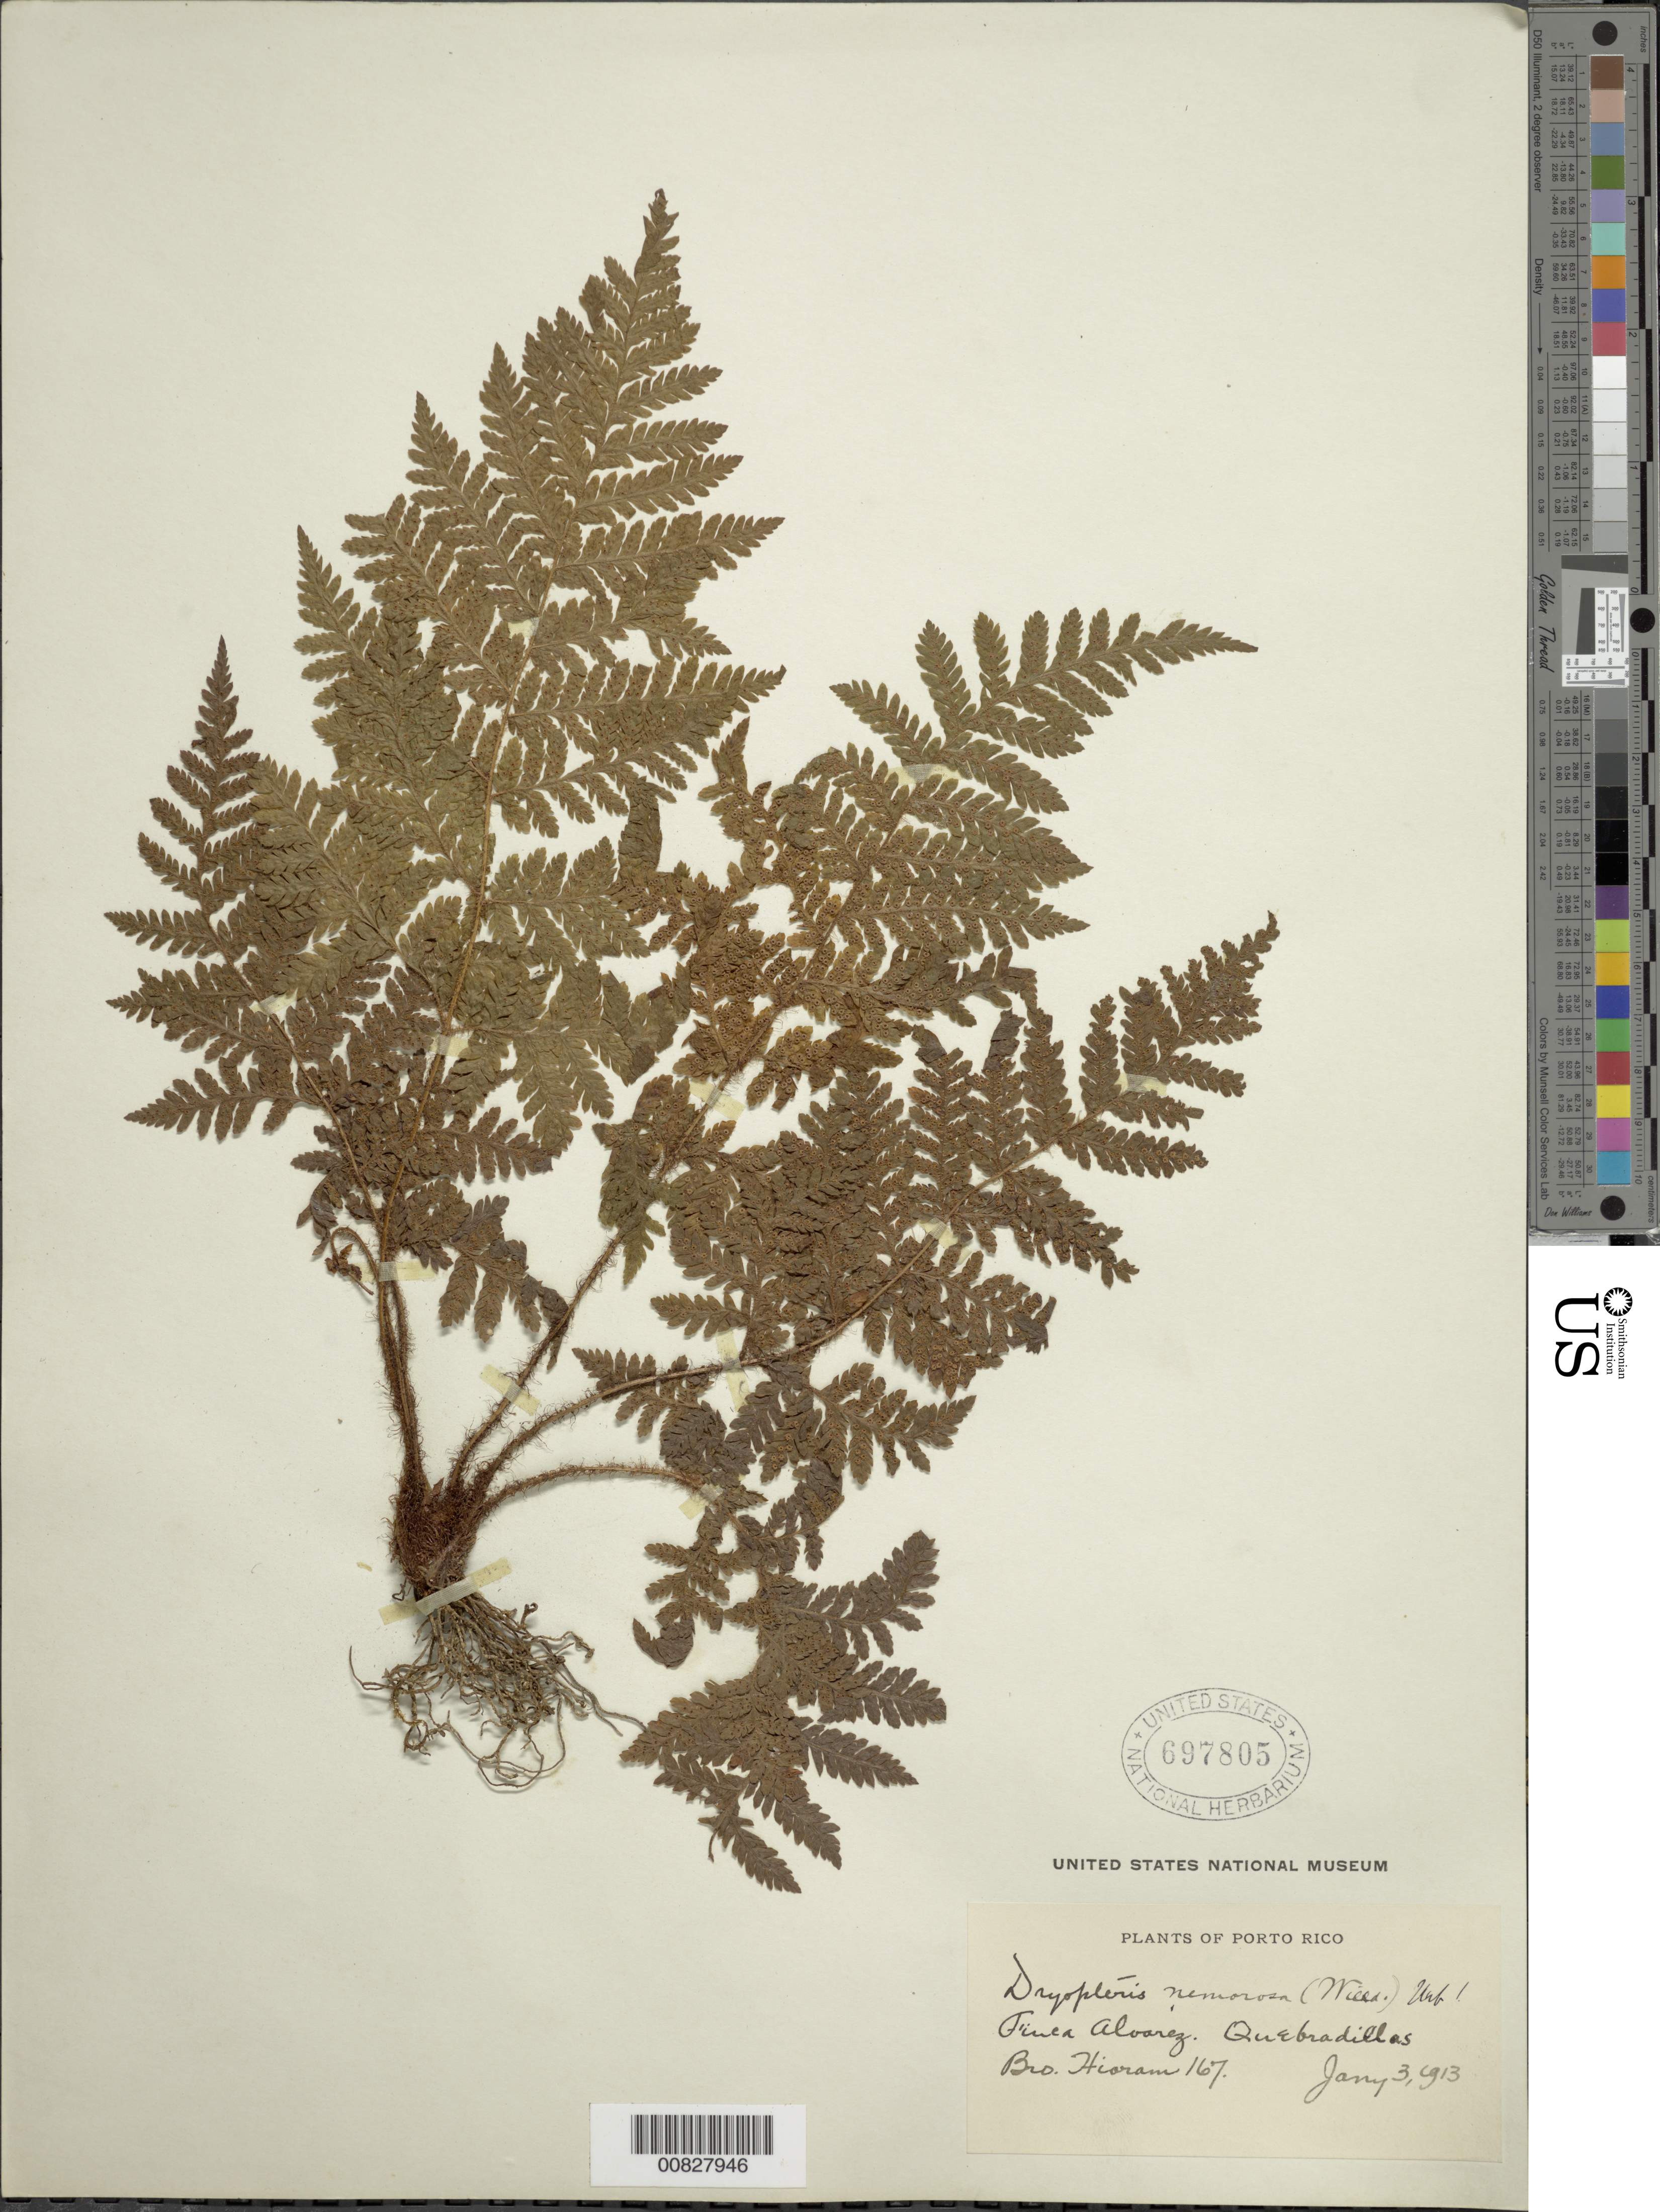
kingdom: Plantae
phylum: Tracheophyta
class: Polypodiopsida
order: Polypodiales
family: Dryopteridaceae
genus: Ctenitis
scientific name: Ctenitis nemorosa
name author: (Willd.) Ching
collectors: Bro. Hioram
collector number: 167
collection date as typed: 03 Jan 1913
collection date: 1913-01-03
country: Puerto Rico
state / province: Quebradillas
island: Puerto Rico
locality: Finca Alvarez, Quebradillas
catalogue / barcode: US 697805